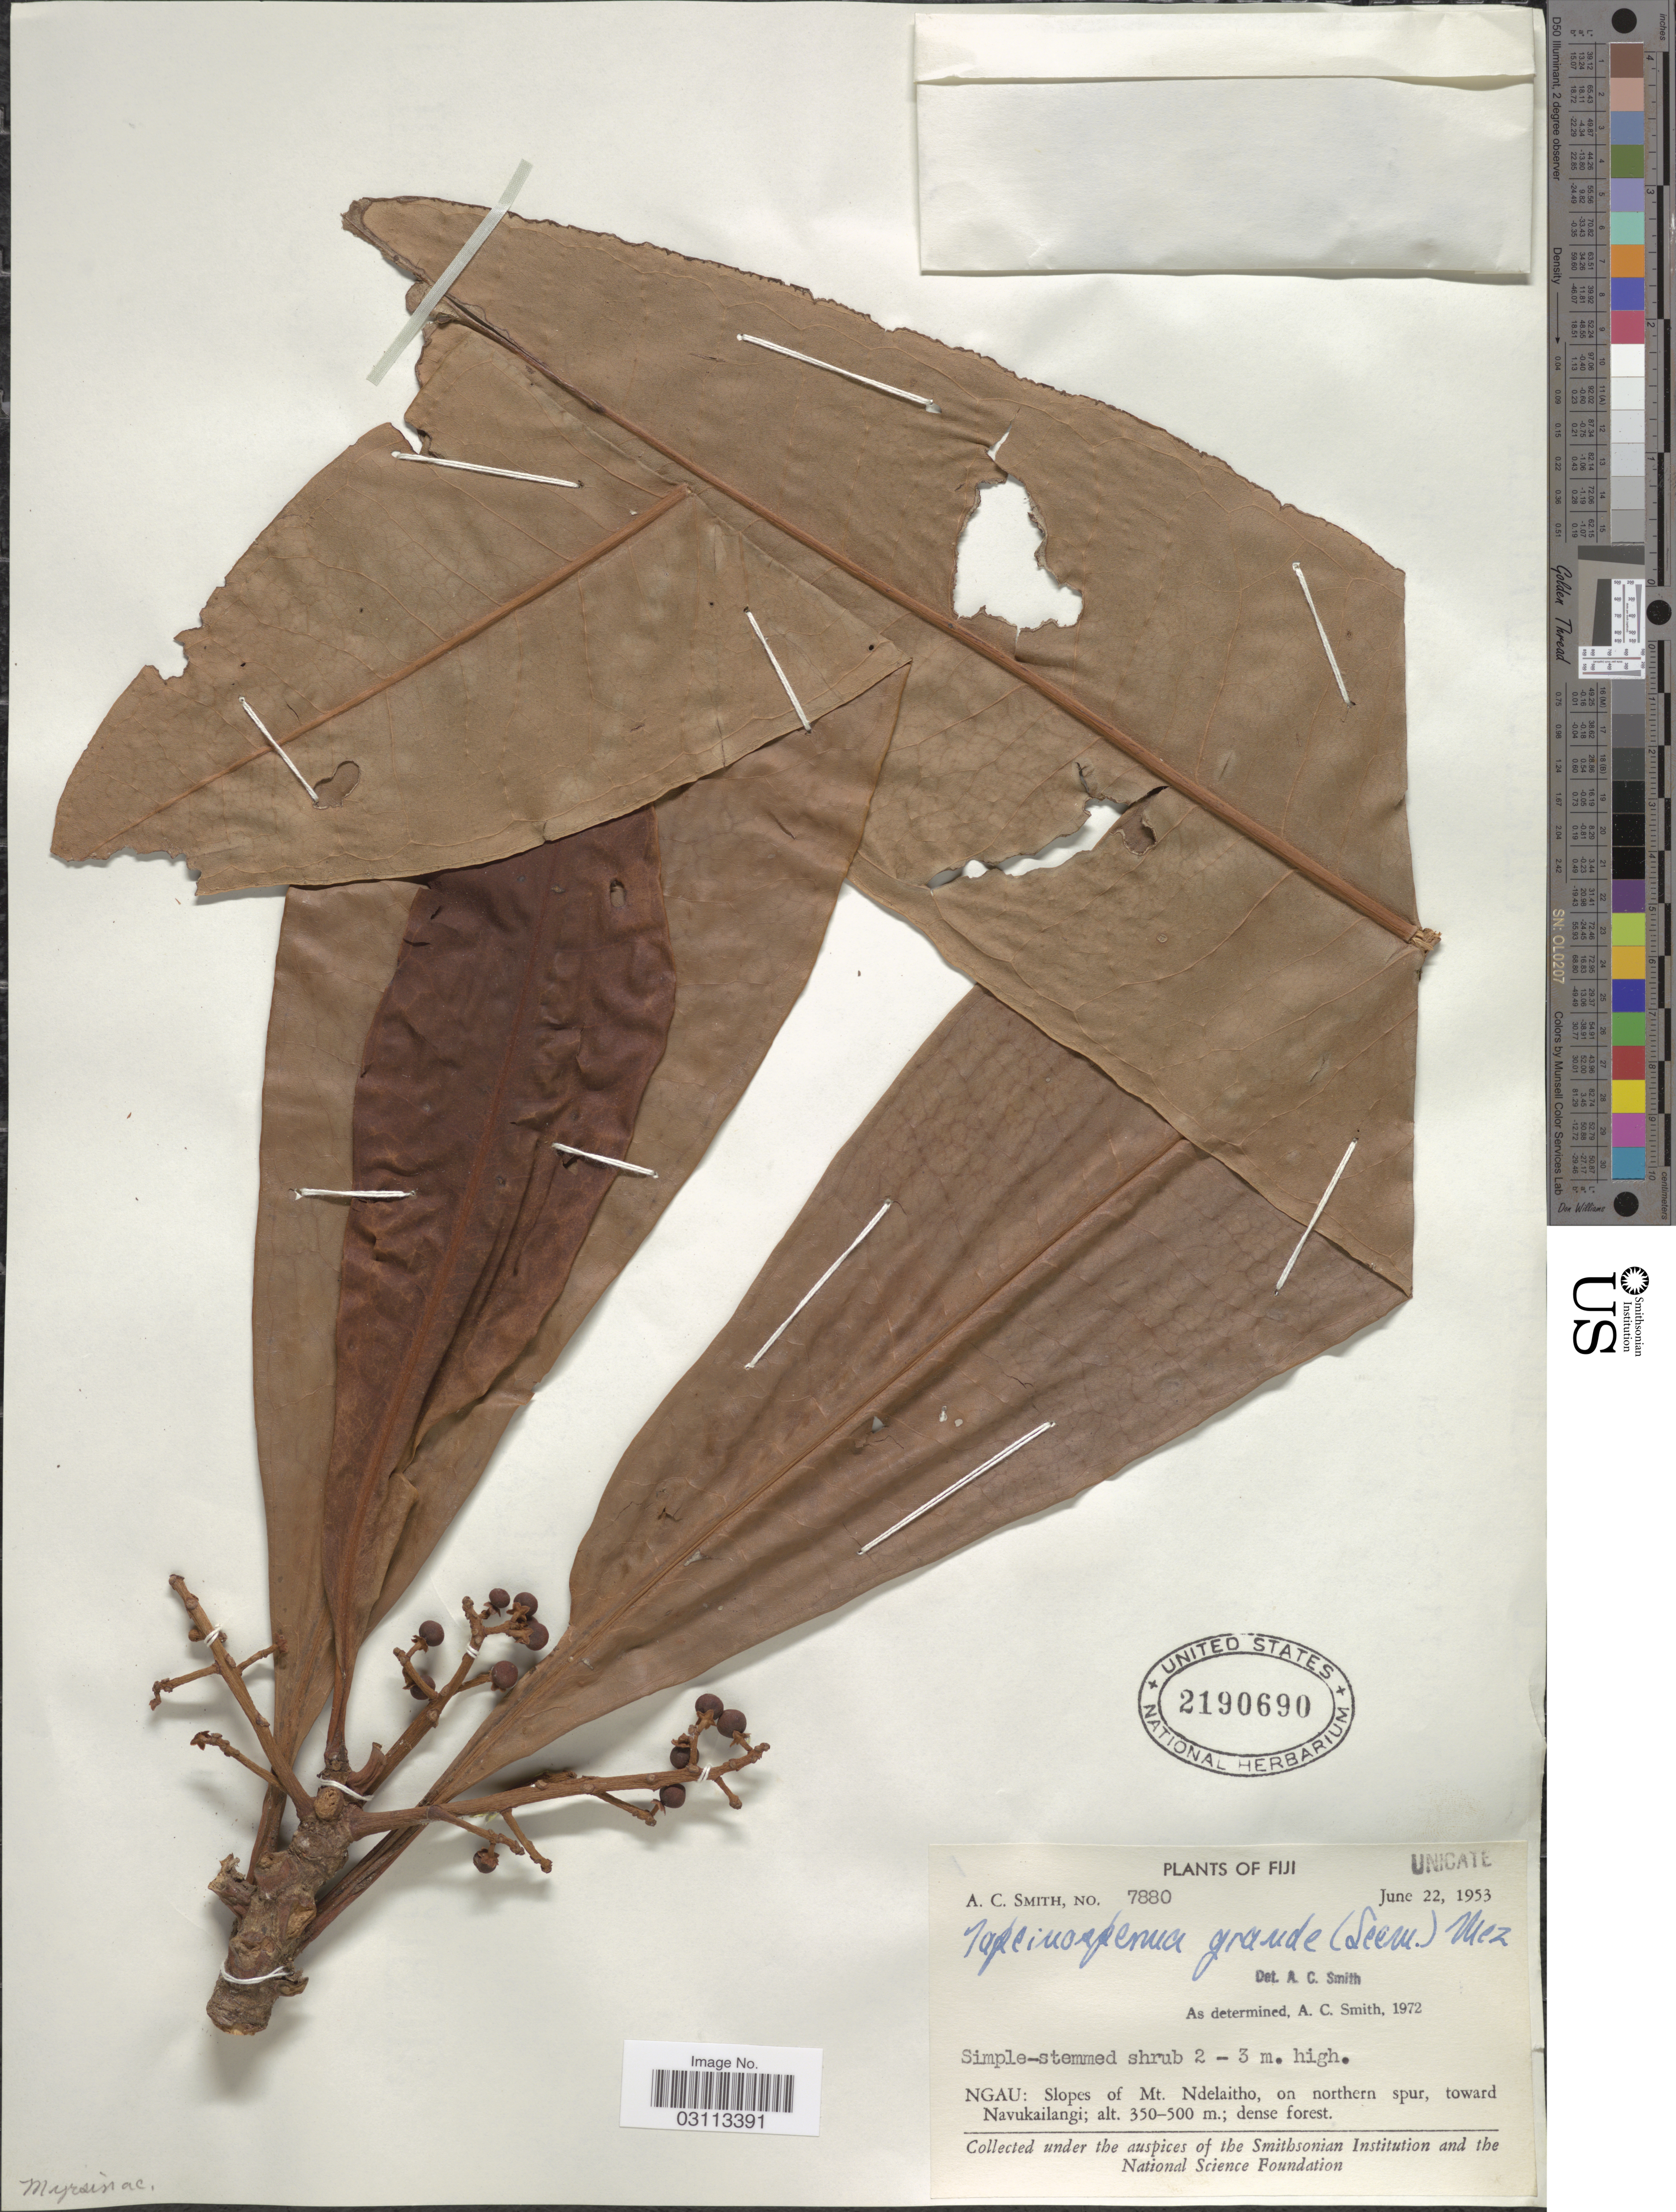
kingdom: Plantae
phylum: Tracheophyta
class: Magnoliopsida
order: Ericales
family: Primulaceae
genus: Tapeinosperma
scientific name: Tapeinosperma grande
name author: Mez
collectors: A. C. Smith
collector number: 7880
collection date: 1953-06-22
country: Fiji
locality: Ngau: Slopes of Mt. Ndelaitho, on northern spur, toward Navukailangi.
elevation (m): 350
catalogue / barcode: US 2190690